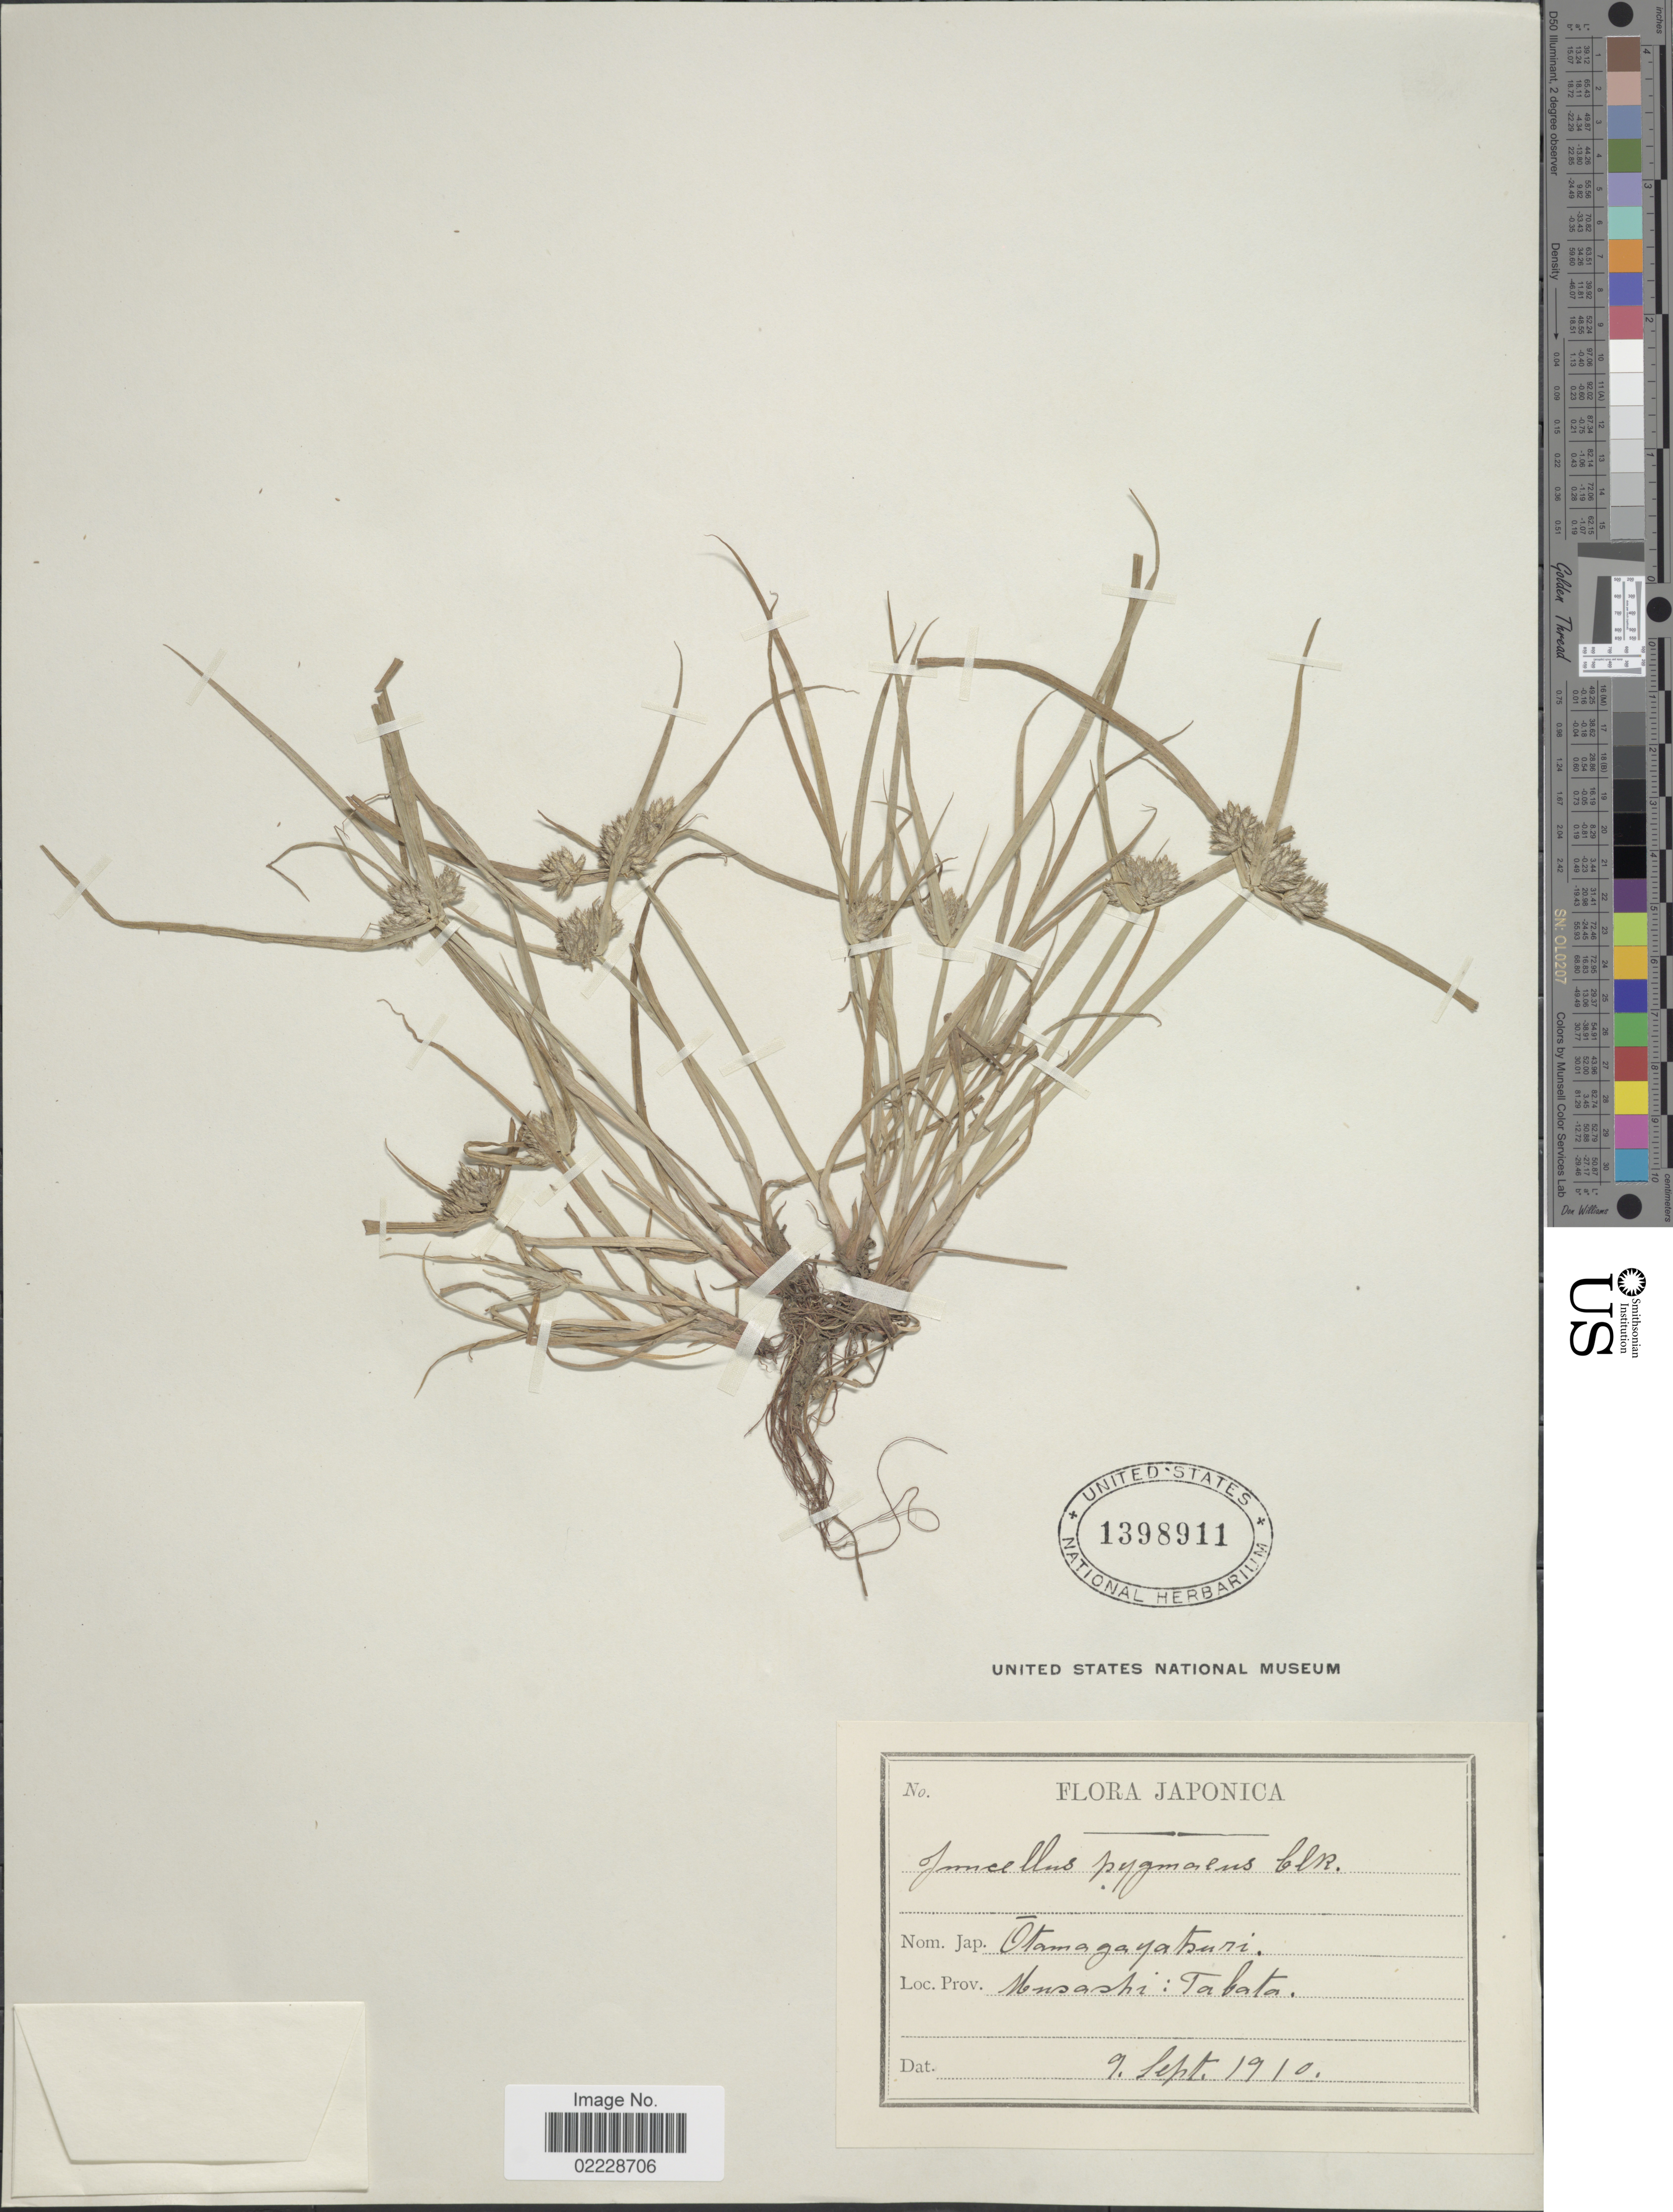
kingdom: Plantae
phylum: Tracheophyta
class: Liliopsida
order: Poales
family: Cyperaceae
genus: Cyperus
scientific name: Cyperus michelianus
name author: (L.) Delile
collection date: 1910-09-09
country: Japan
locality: Musashi: Tabata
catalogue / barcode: US 1398911